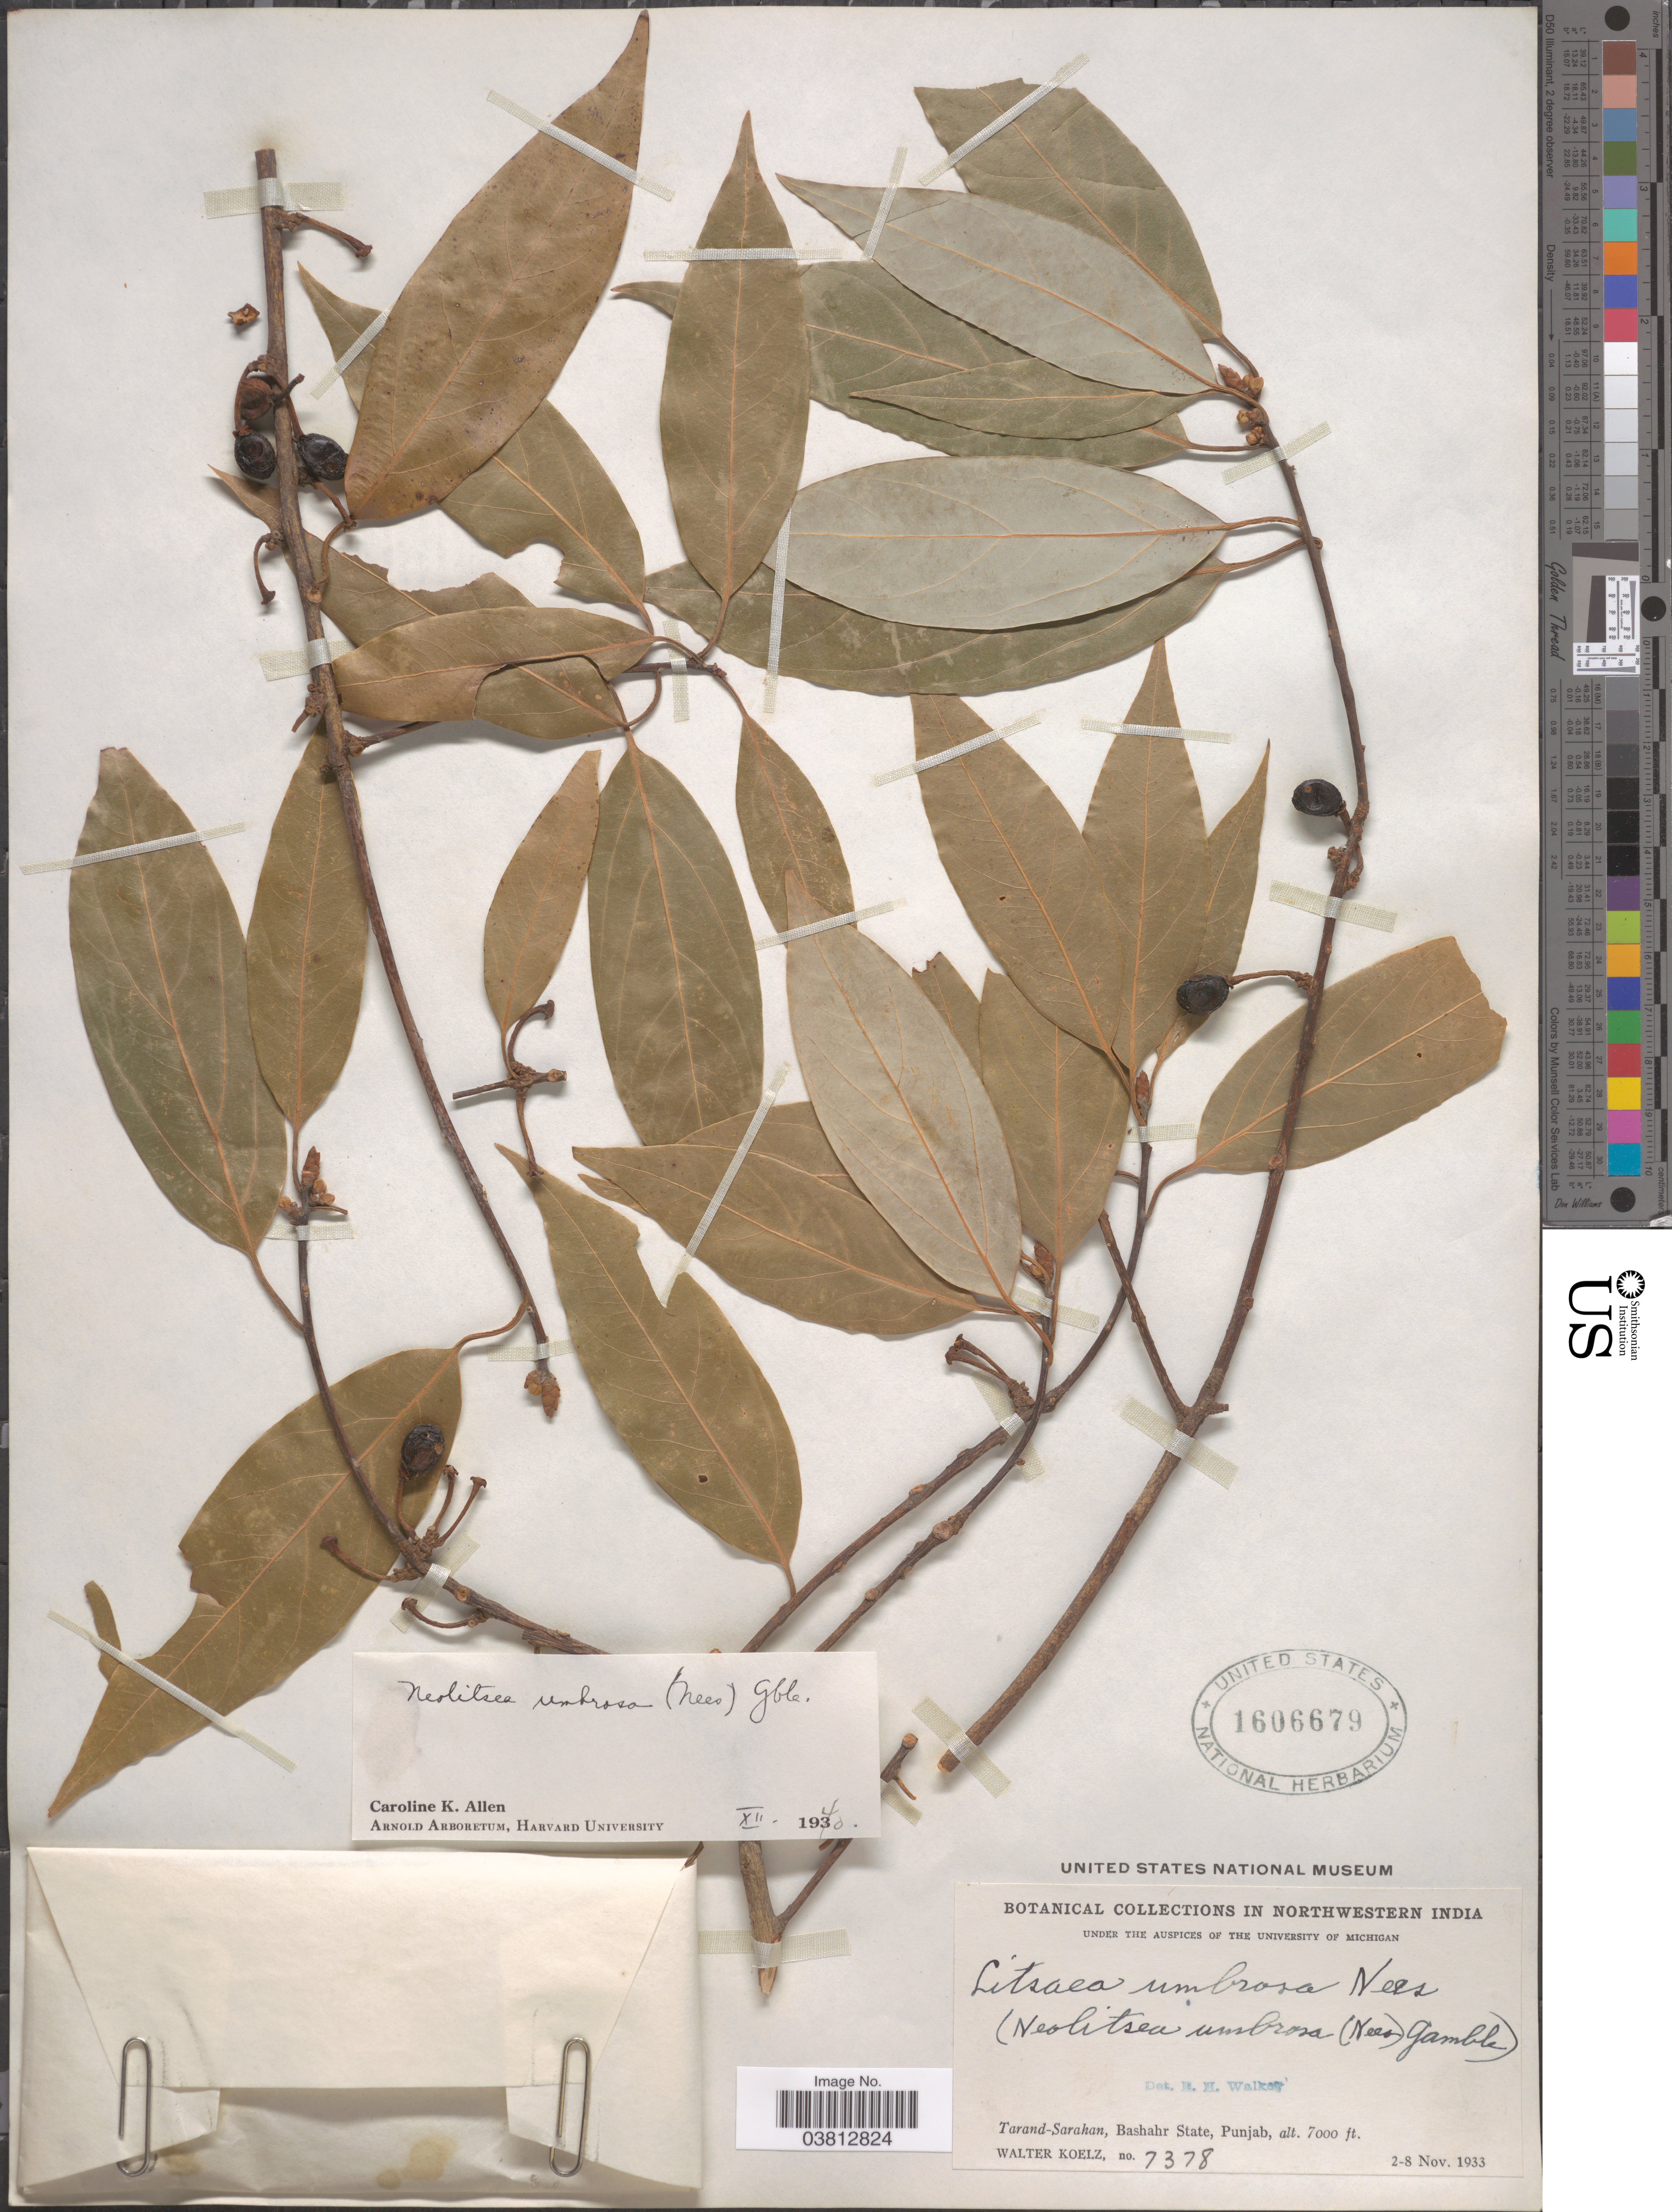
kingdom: Plantae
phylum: Tracheophyta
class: Magnoliopsida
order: Laurales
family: Lauraceae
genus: Neolitsea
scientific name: Neolitsea umbrosa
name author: (Nees) Gamble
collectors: W. N. Koelz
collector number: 7378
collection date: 1933-11-02/1933-11-08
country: India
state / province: Punjab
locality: Northwestern India. Tarand-Sarahan, Bashahr State.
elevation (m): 2134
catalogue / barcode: US 1606679